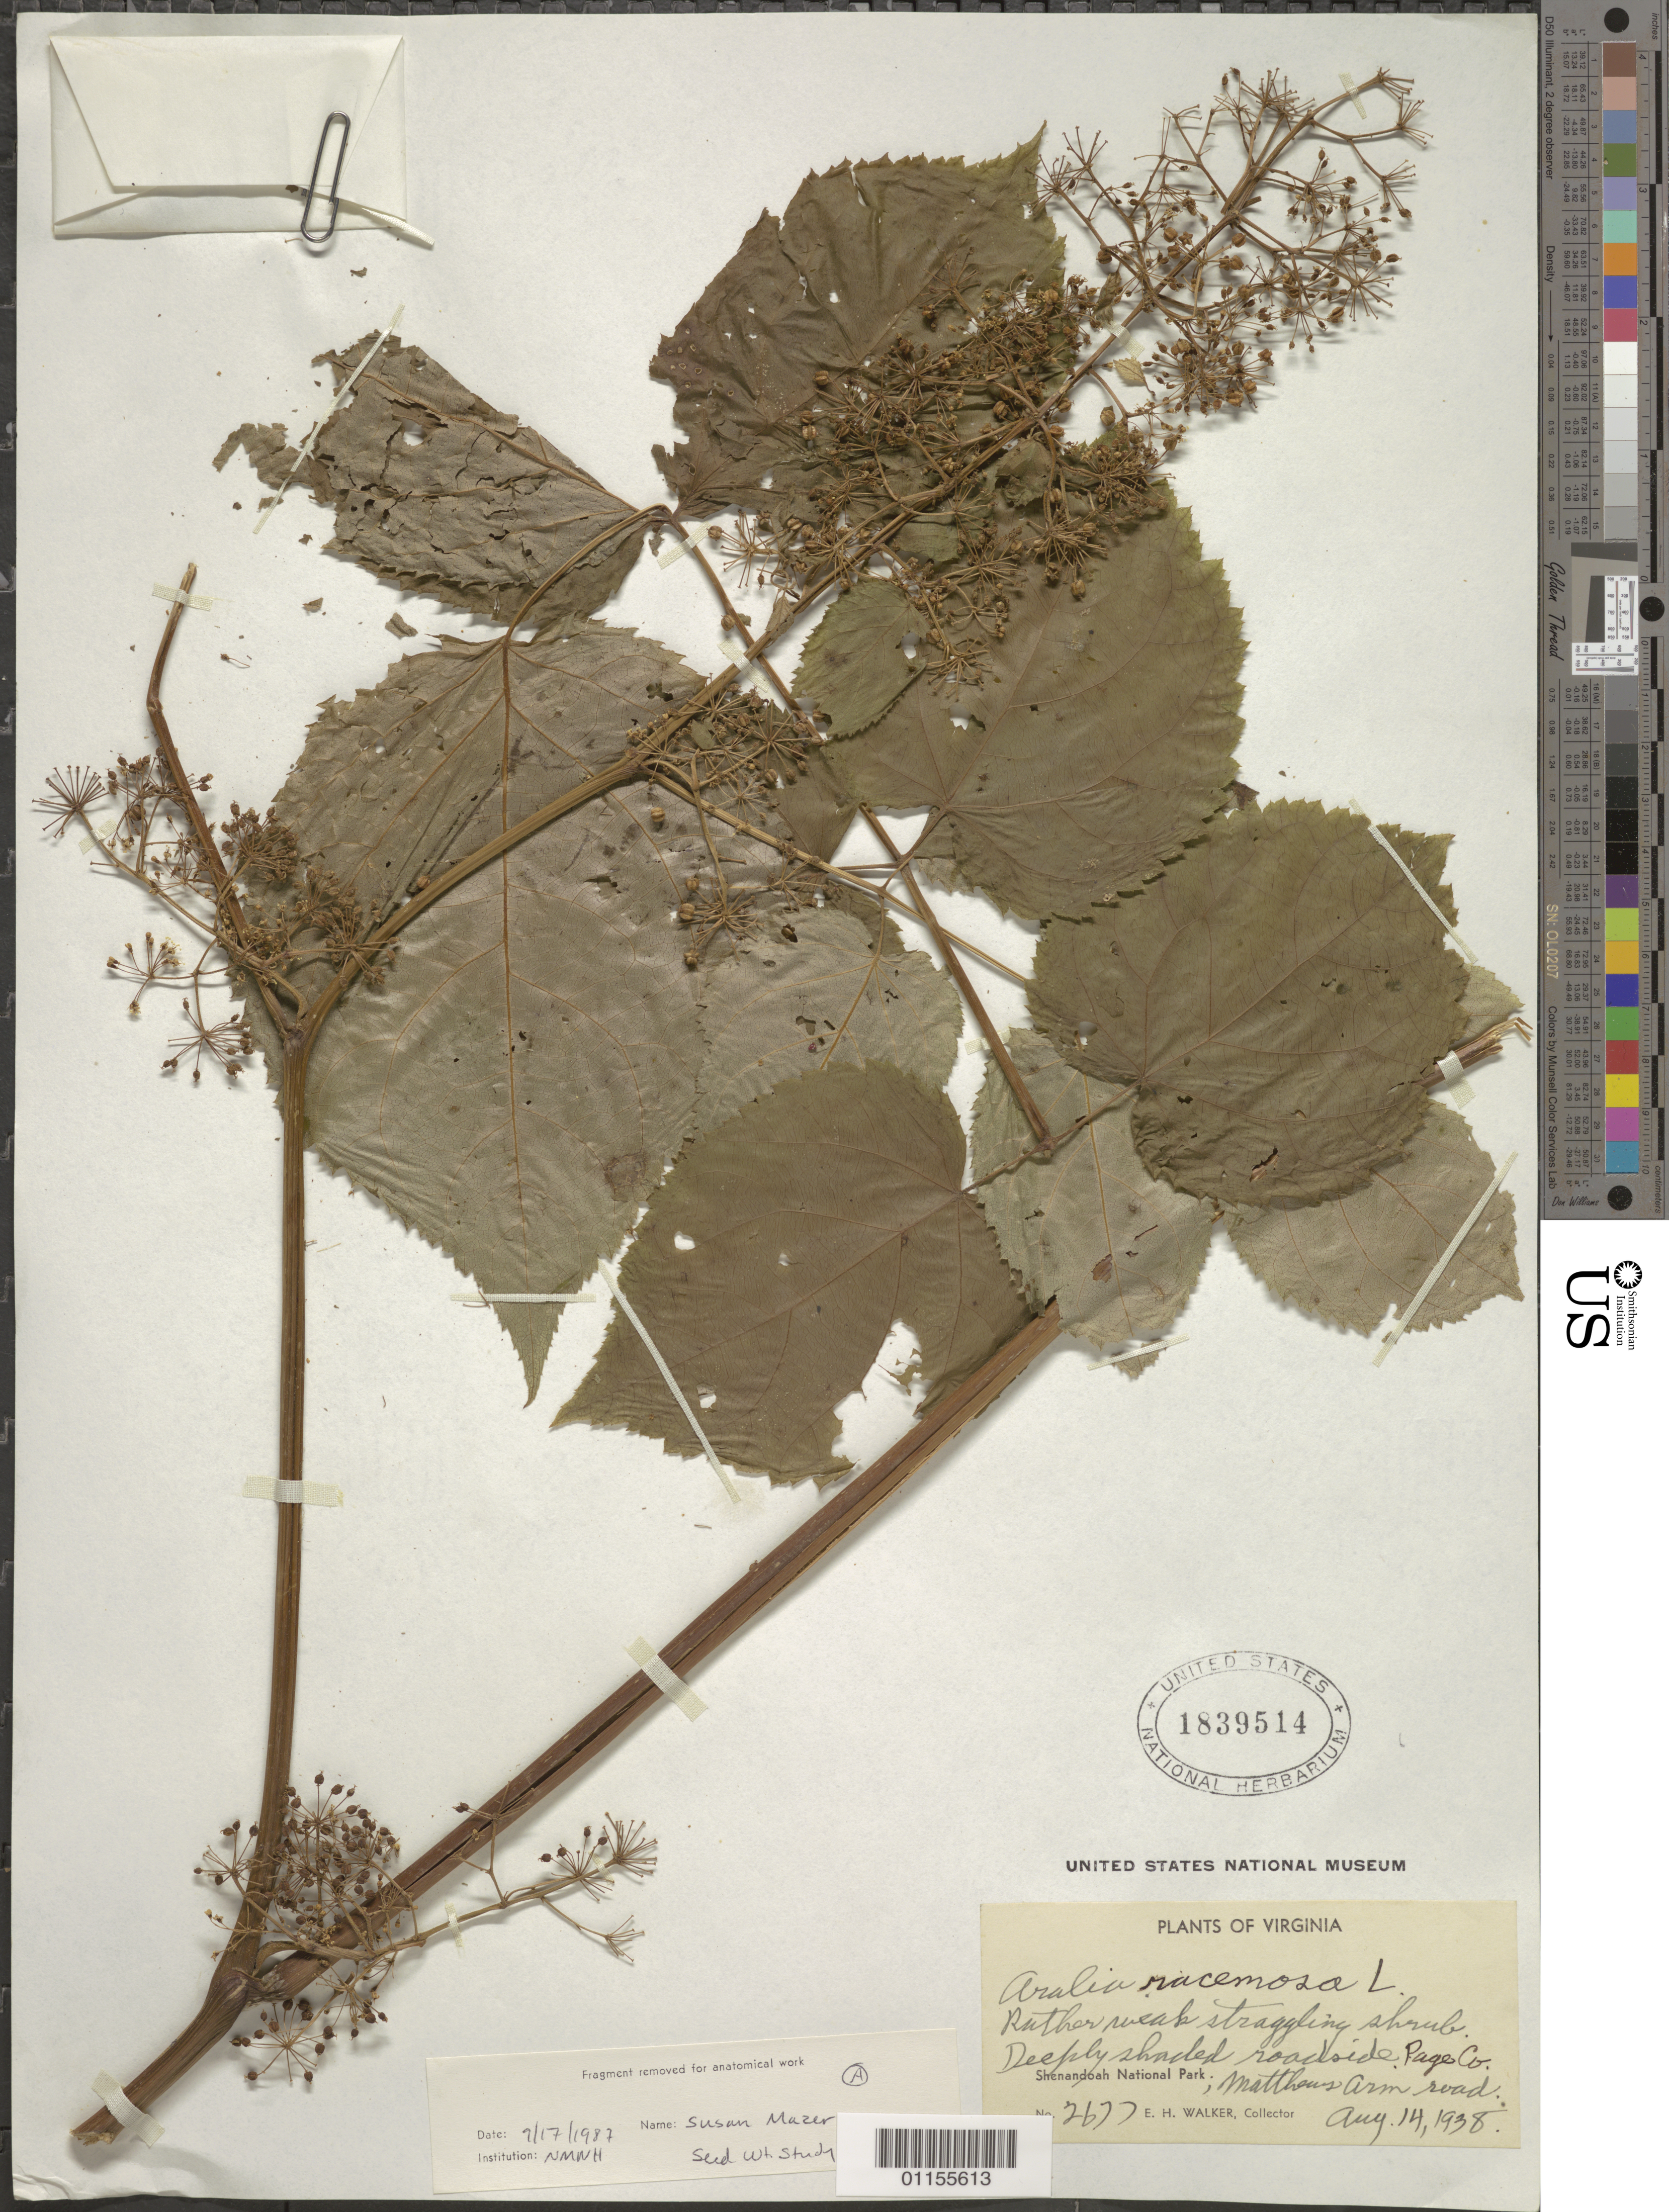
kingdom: Plantae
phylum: Tracheophyta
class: Magnoliopsida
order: Apiales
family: Araliaceae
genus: Aralia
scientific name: Aralia racemosa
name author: L.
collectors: E. H. Walker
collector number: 2677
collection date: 1938-08-14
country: United States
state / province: Virginia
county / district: Page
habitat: Deeply shaded roadside.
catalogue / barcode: US 1839514